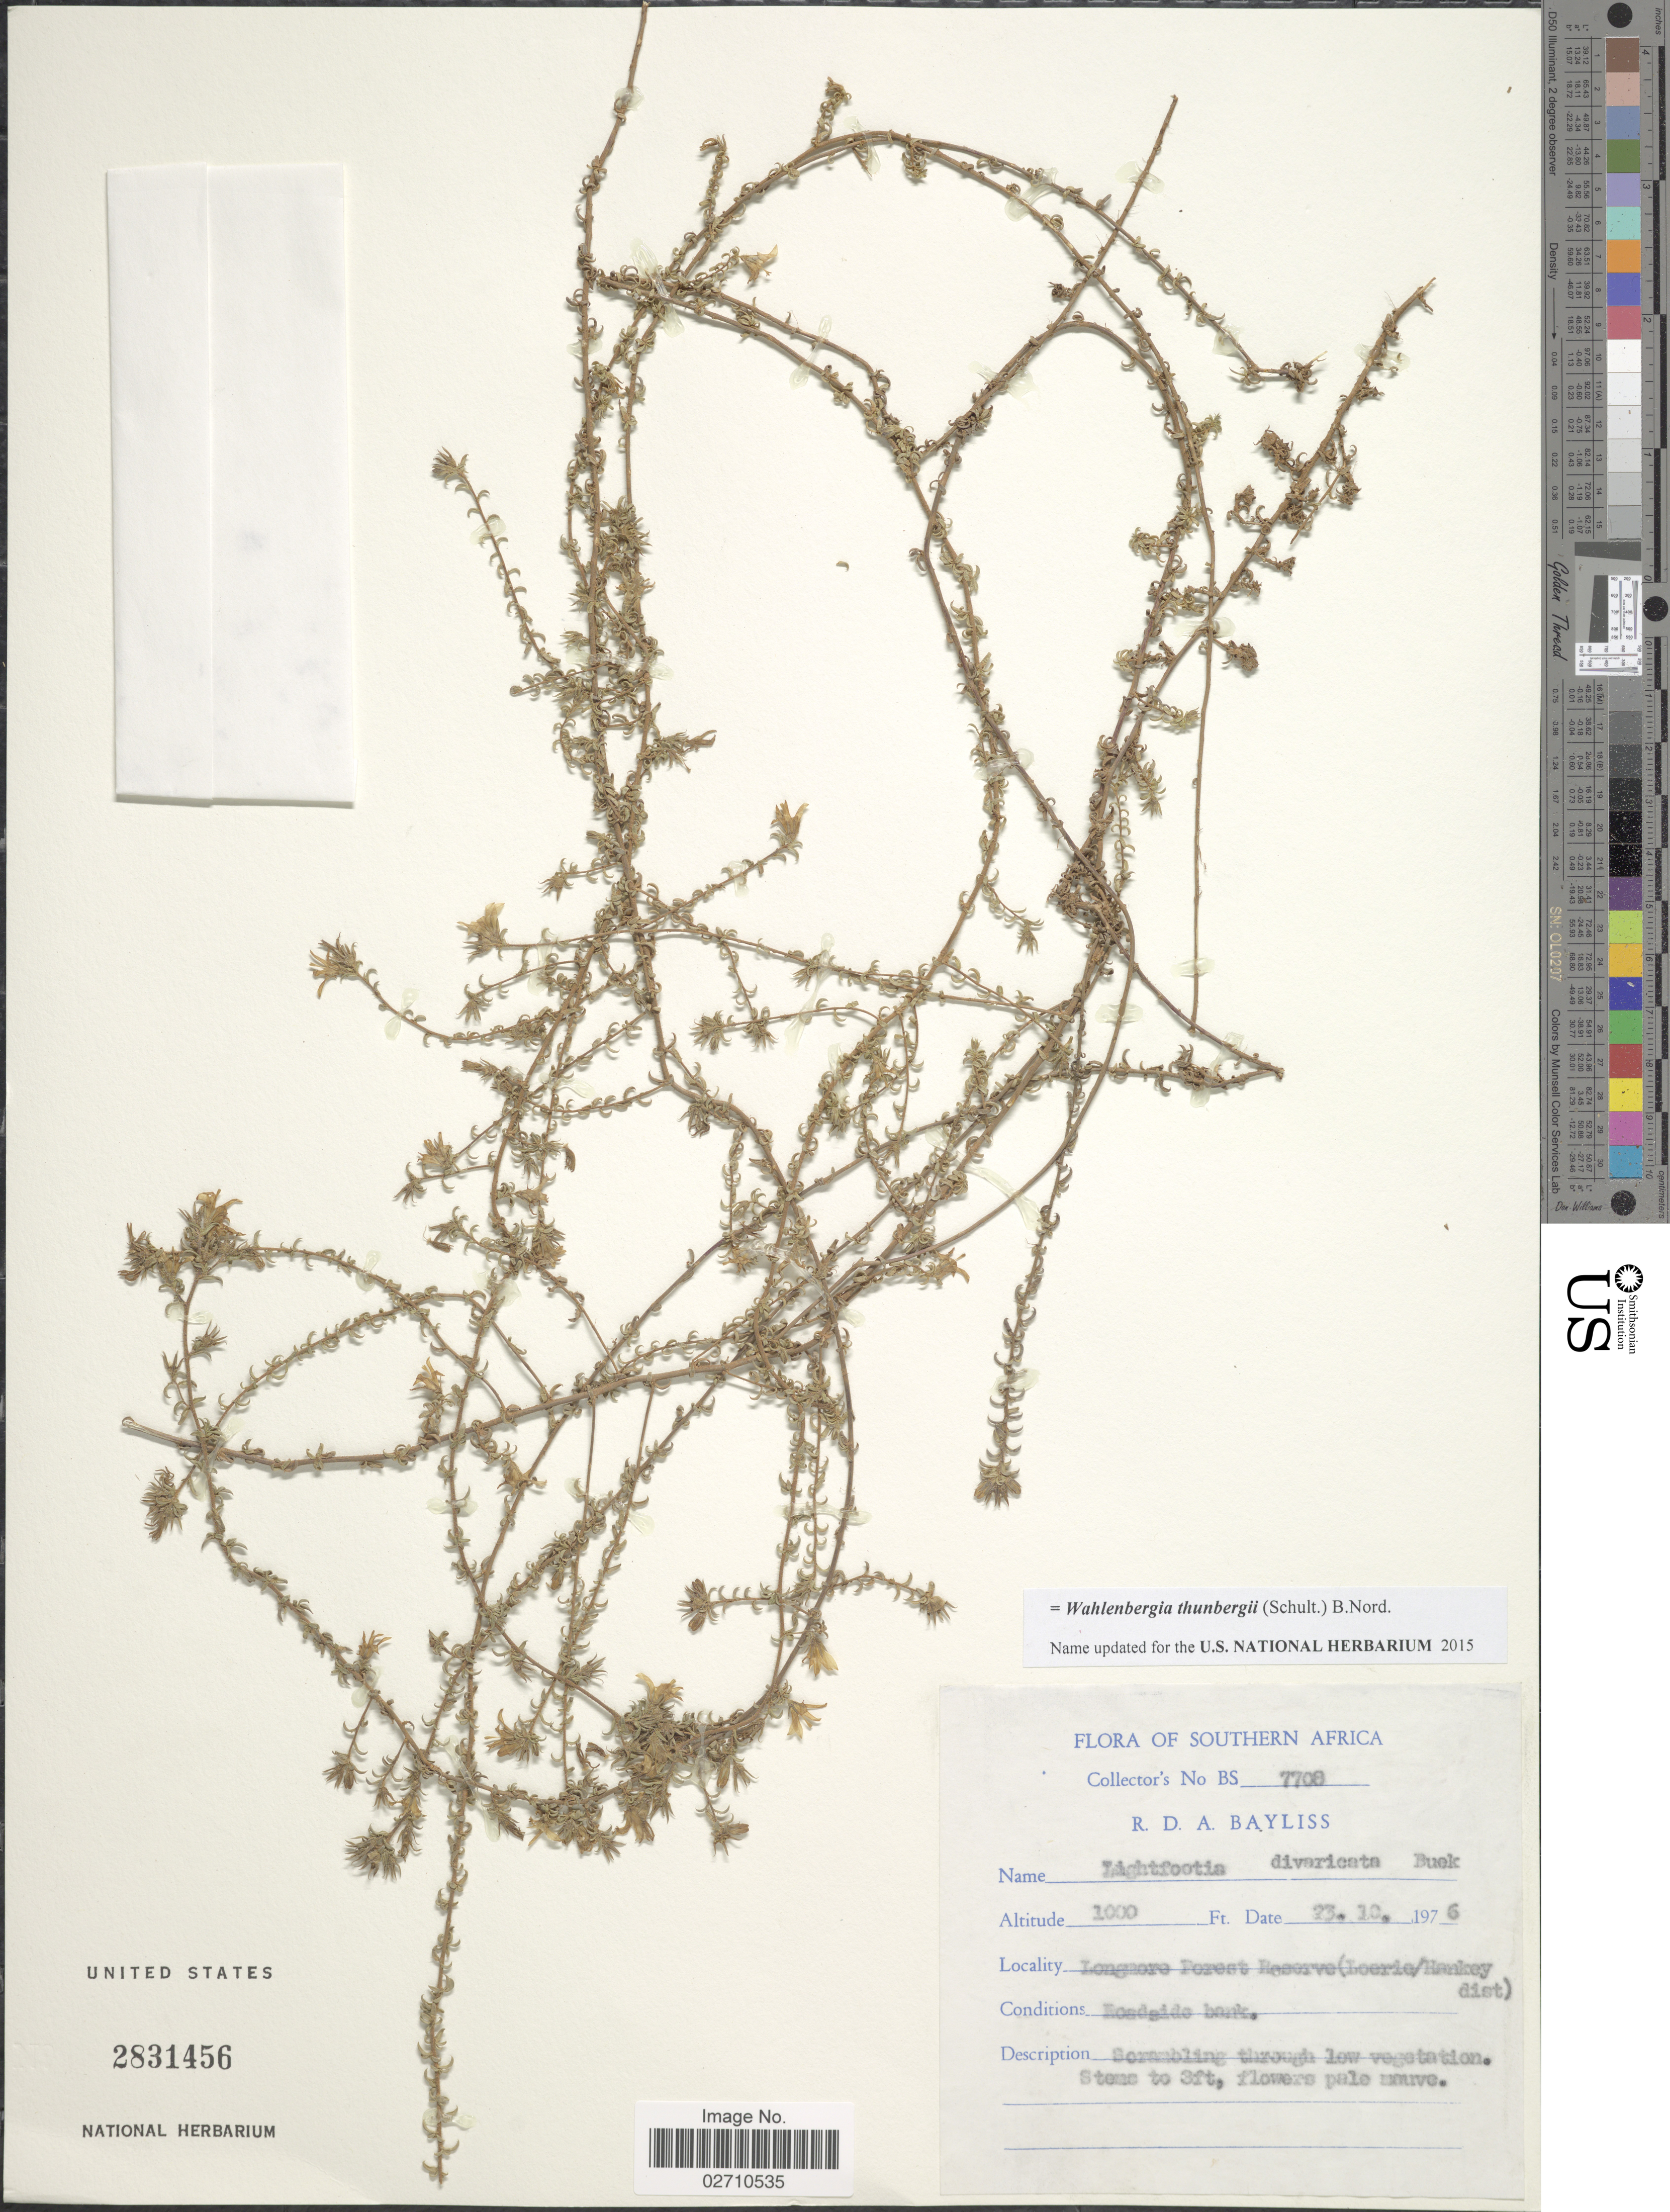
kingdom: Plantae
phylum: Tracheophyta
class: Magnoliopsida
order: Asterales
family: Campanulaceae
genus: Wahlenbergia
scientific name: Wahlenbergia thunbergii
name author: (Roem. & Schult.) B. Nord.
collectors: R. Bayliss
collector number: BS7708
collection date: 1976-10-23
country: South Africa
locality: Longnore [Longmore] Forest Reserve (Loerie/Hankey dist)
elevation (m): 305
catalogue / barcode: US 2831456